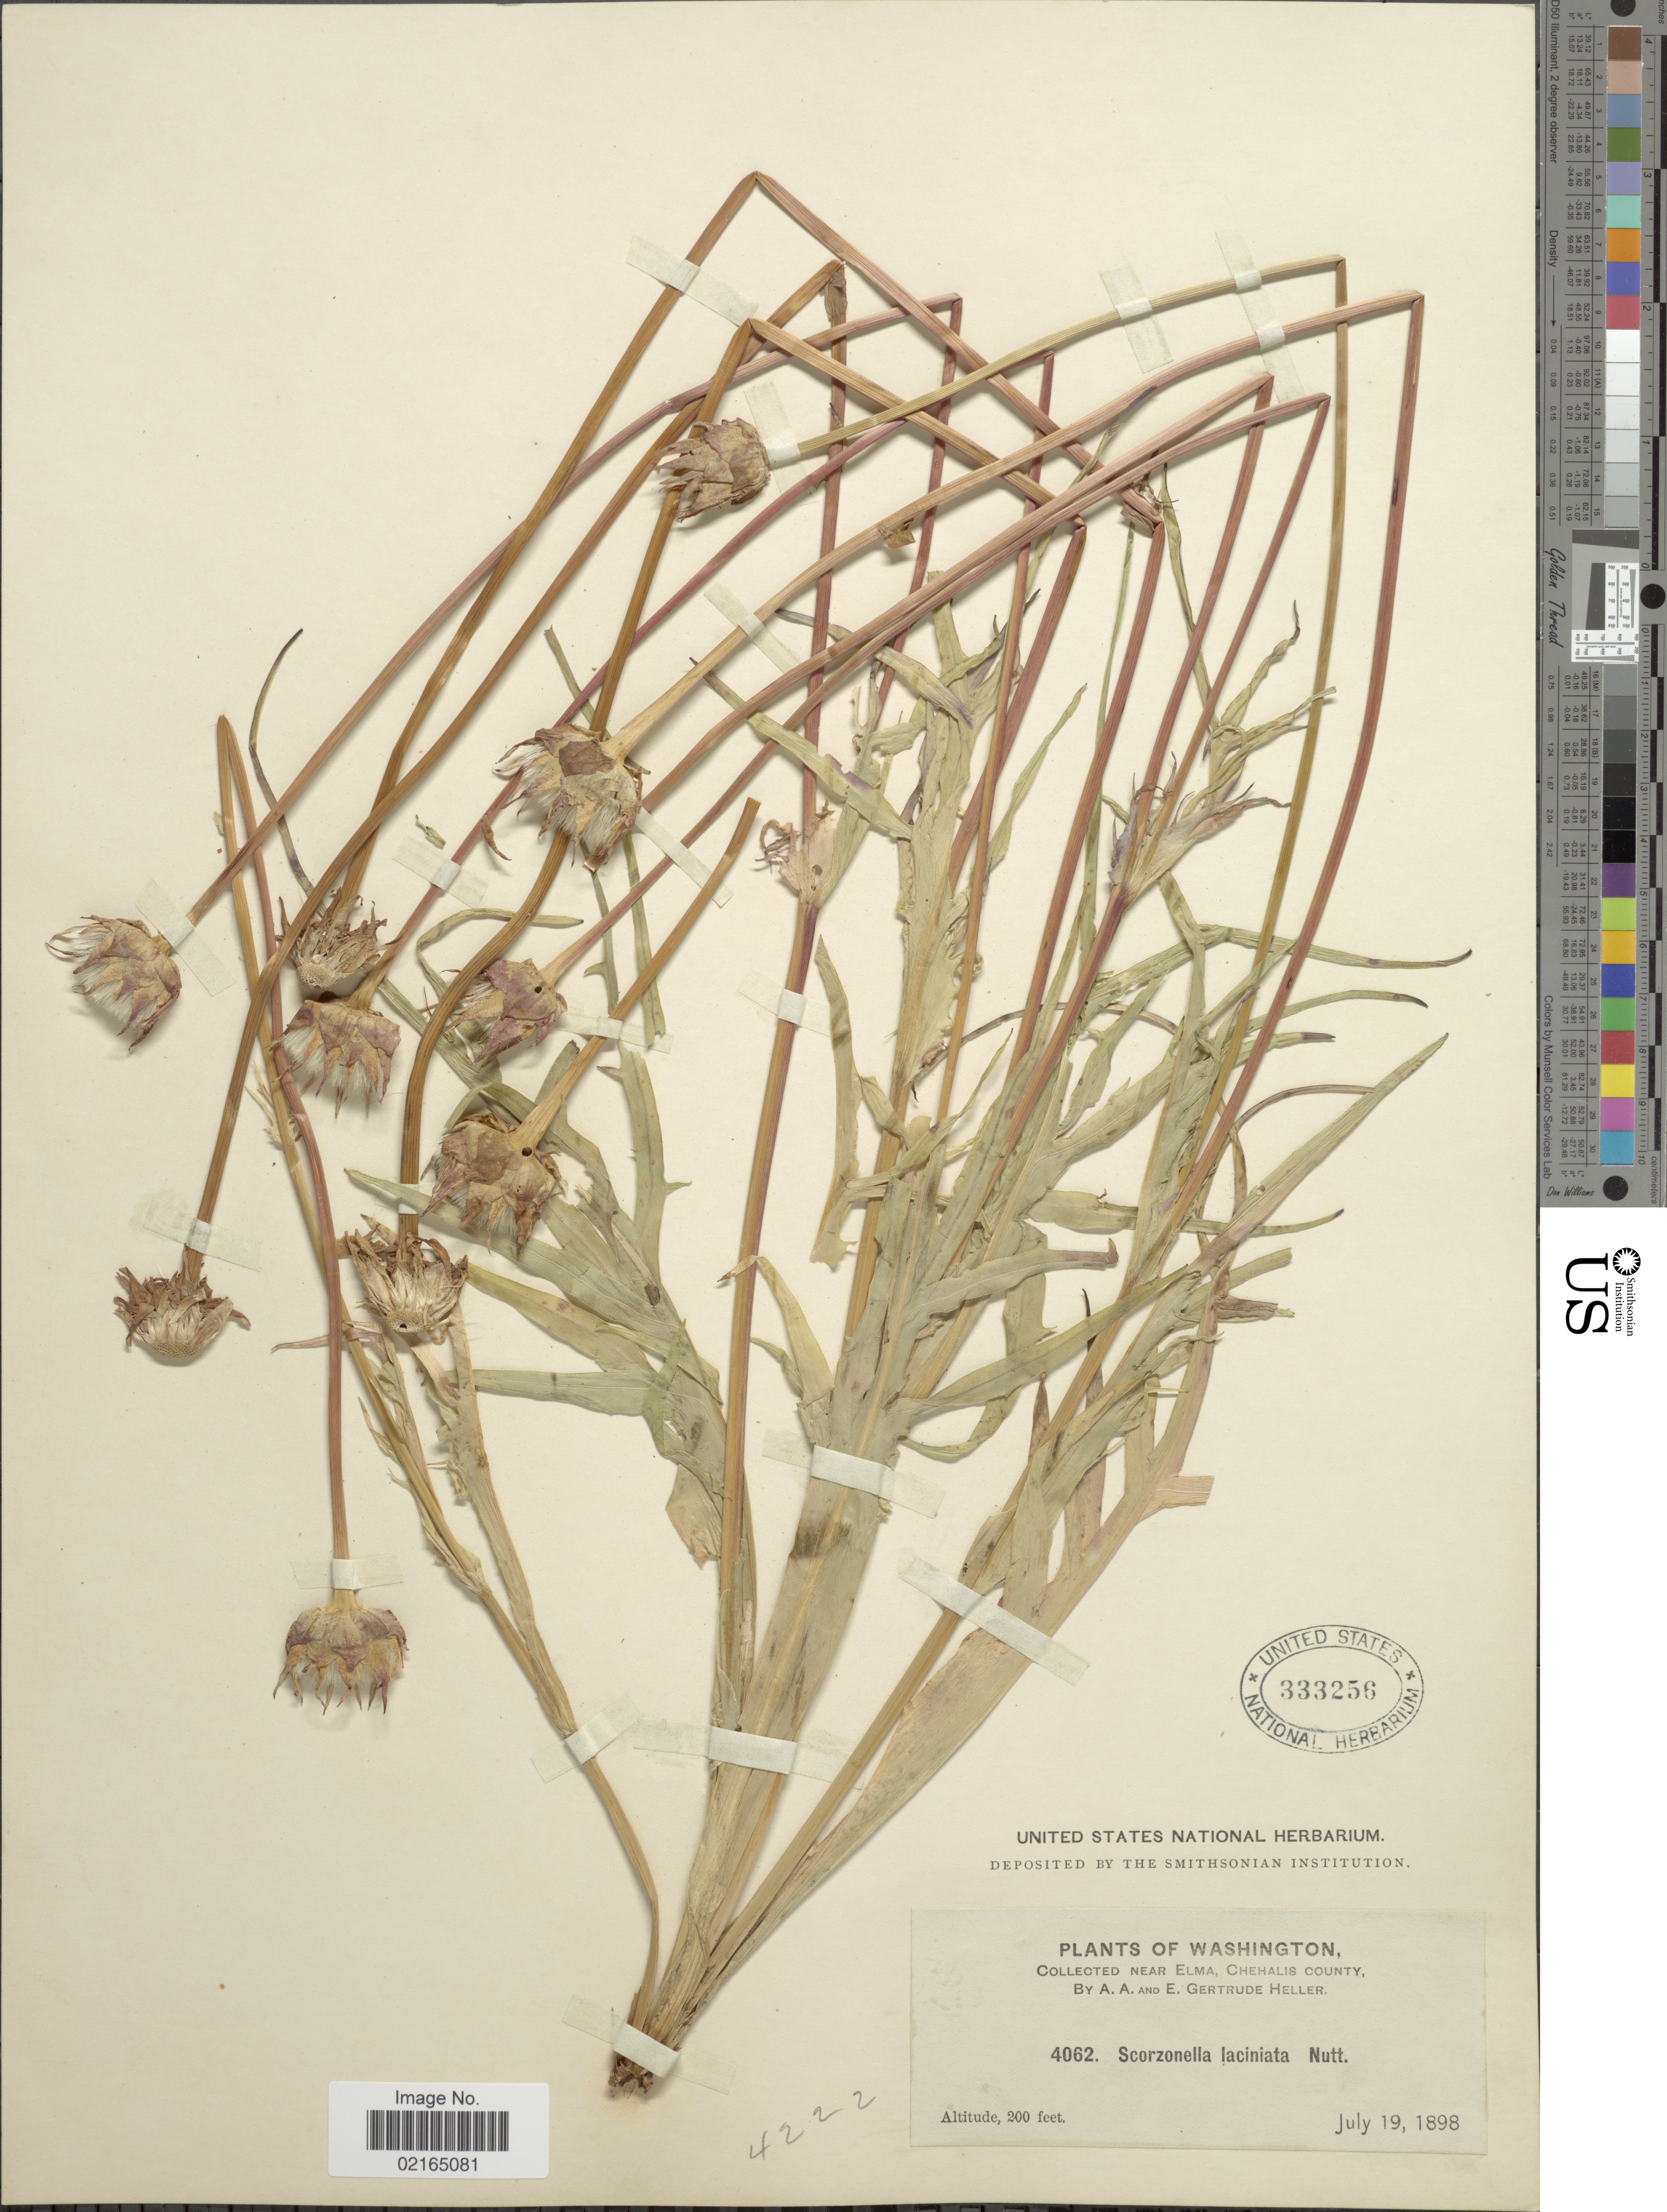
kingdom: Plantae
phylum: Tracheophyta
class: Magnoliopsida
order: Asterales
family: Asteraceae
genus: Microseris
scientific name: Microseris laciniata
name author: (Hook.) Sch. Bip.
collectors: A. A. Heller & E. Gertrude Heller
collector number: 4062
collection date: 1898-07-19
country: United States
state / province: Washington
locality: Near Elma, Chehales County.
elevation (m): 61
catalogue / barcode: US 333256